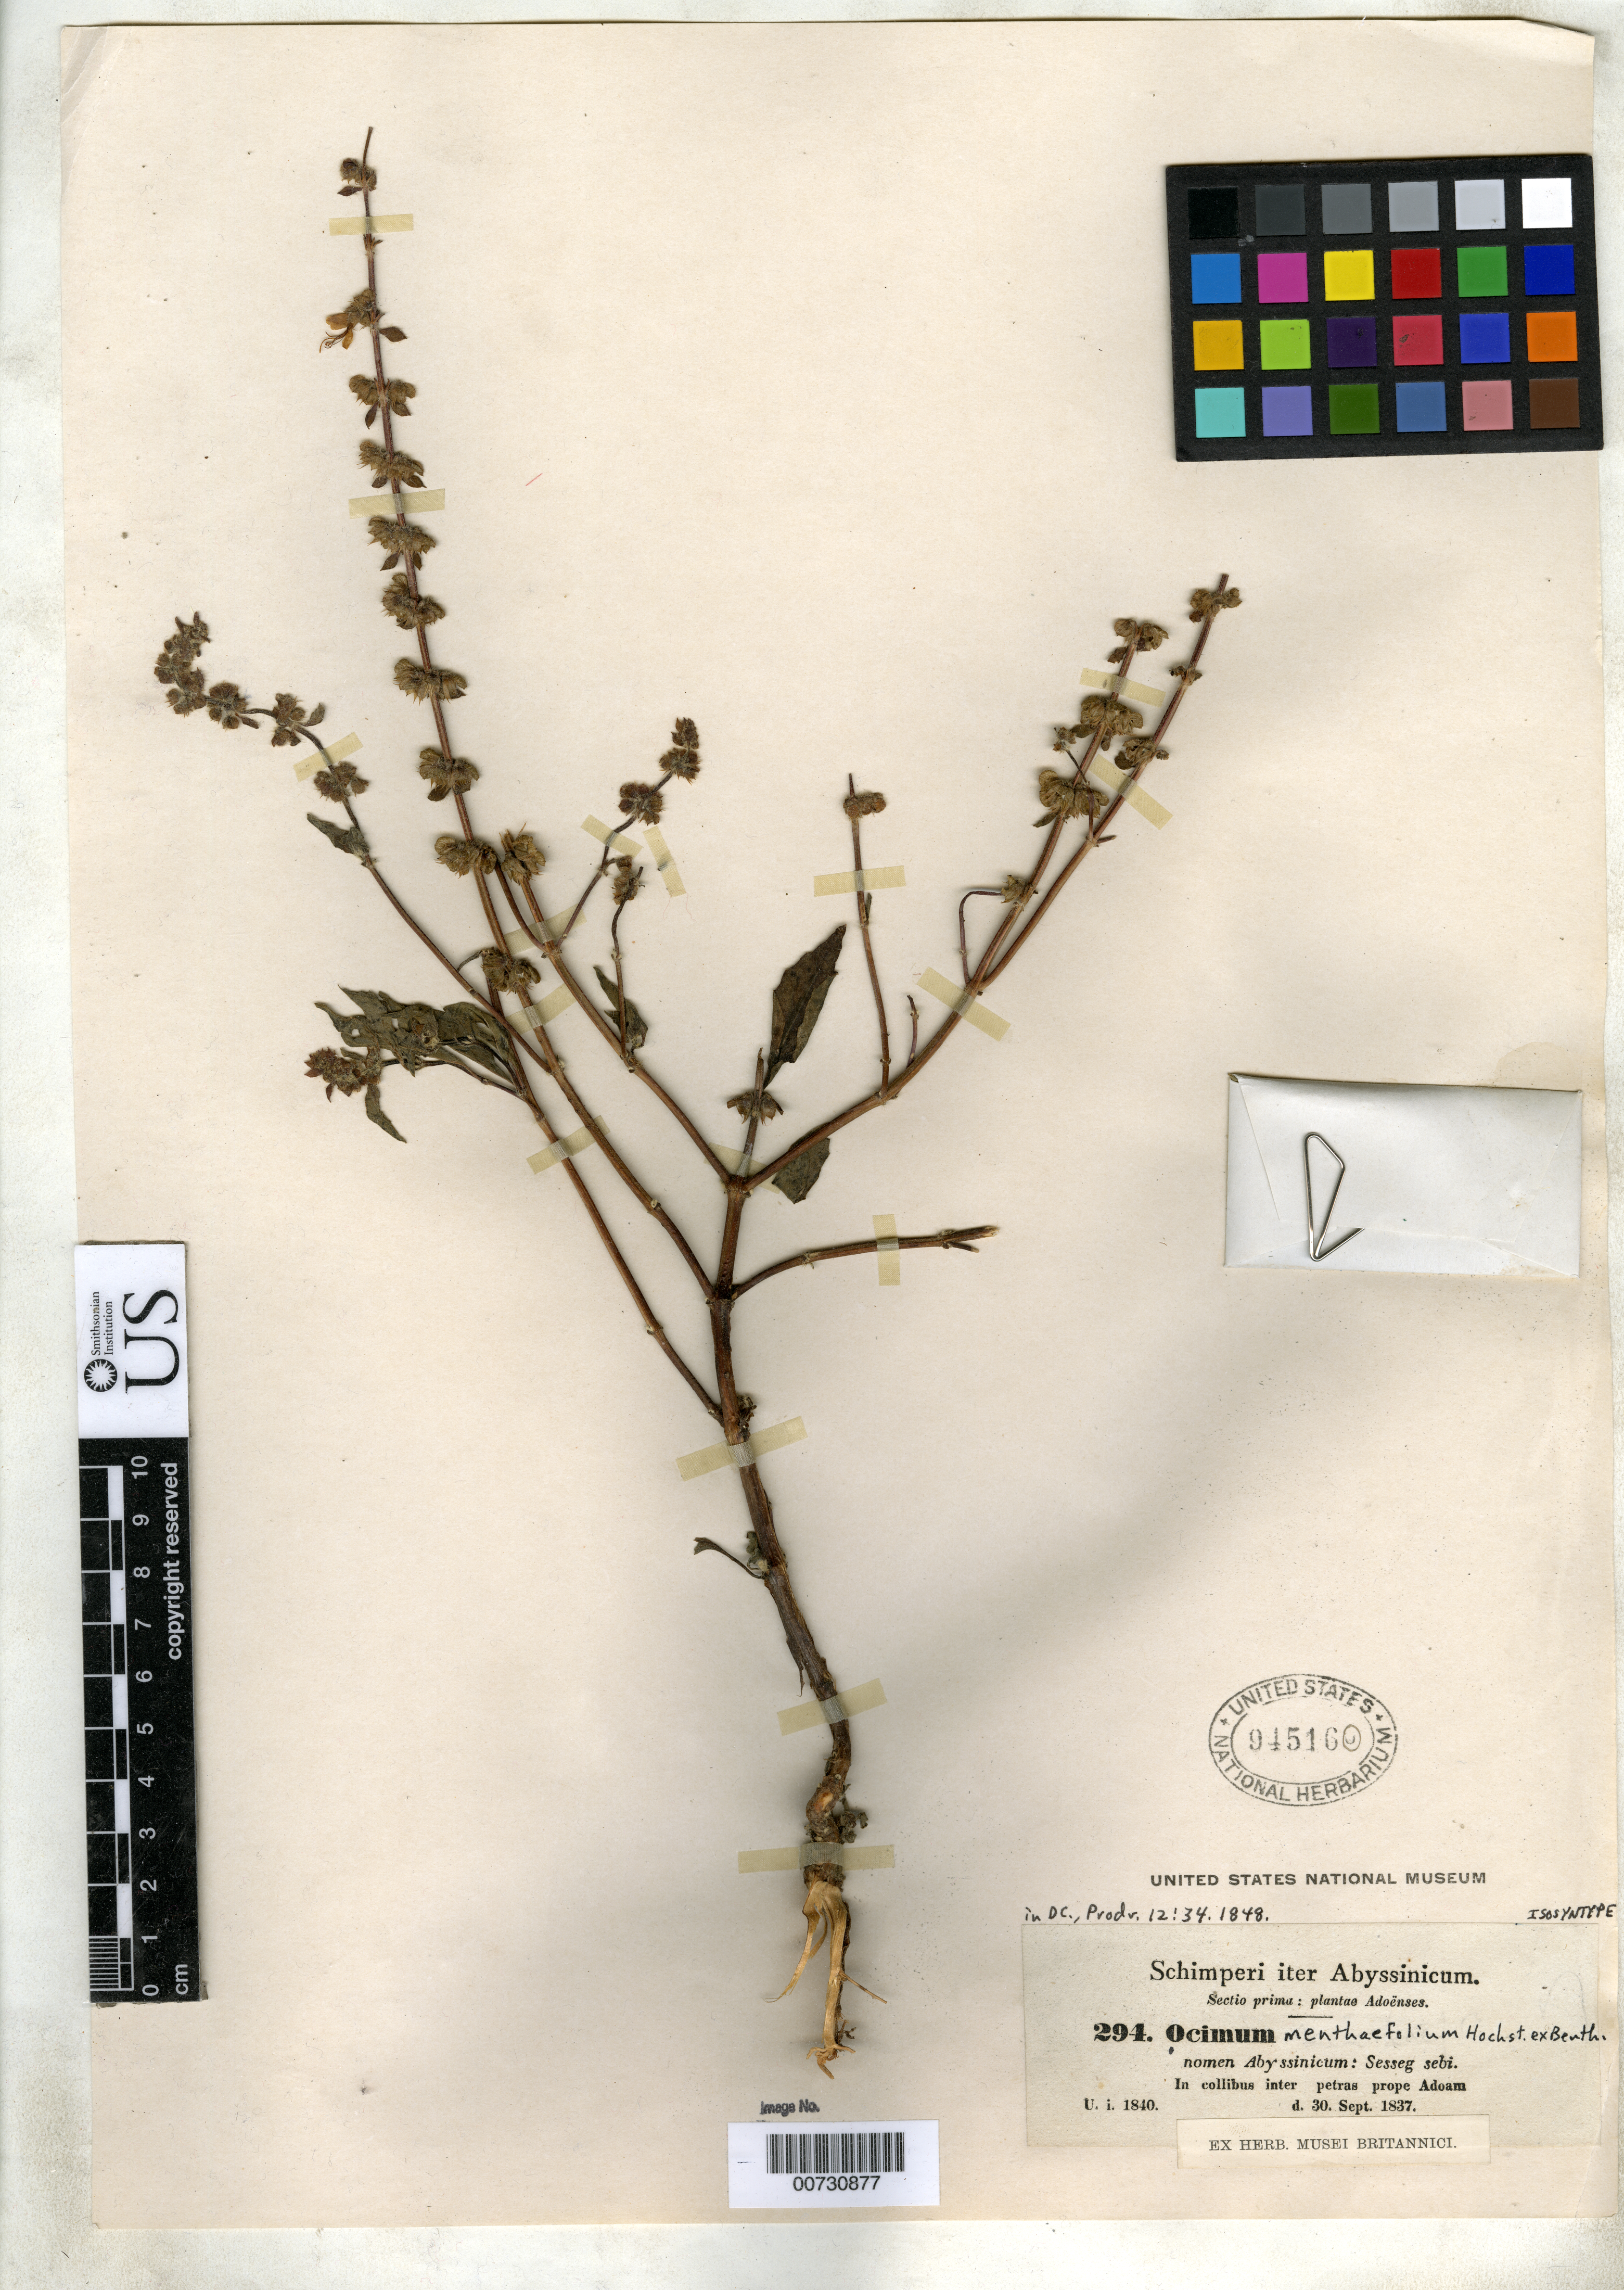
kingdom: Plantae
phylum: Tracheophyta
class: Magnoliopsida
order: Lamiales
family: Lamiaceae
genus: Ocimum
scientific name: Ocimum menthaefolium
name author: Hochst.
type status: Isosyntype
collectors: G. W. Schimper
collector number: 294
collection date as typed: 30 Sep 1837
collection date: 1837-09-30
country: Ethiopia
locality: In collibus inter petras prope Adoam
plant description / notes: Ex Herb. Musei Britannici; Common name: Nomen Abyssinicum: Sesseg Sebi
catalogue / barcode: US 945160